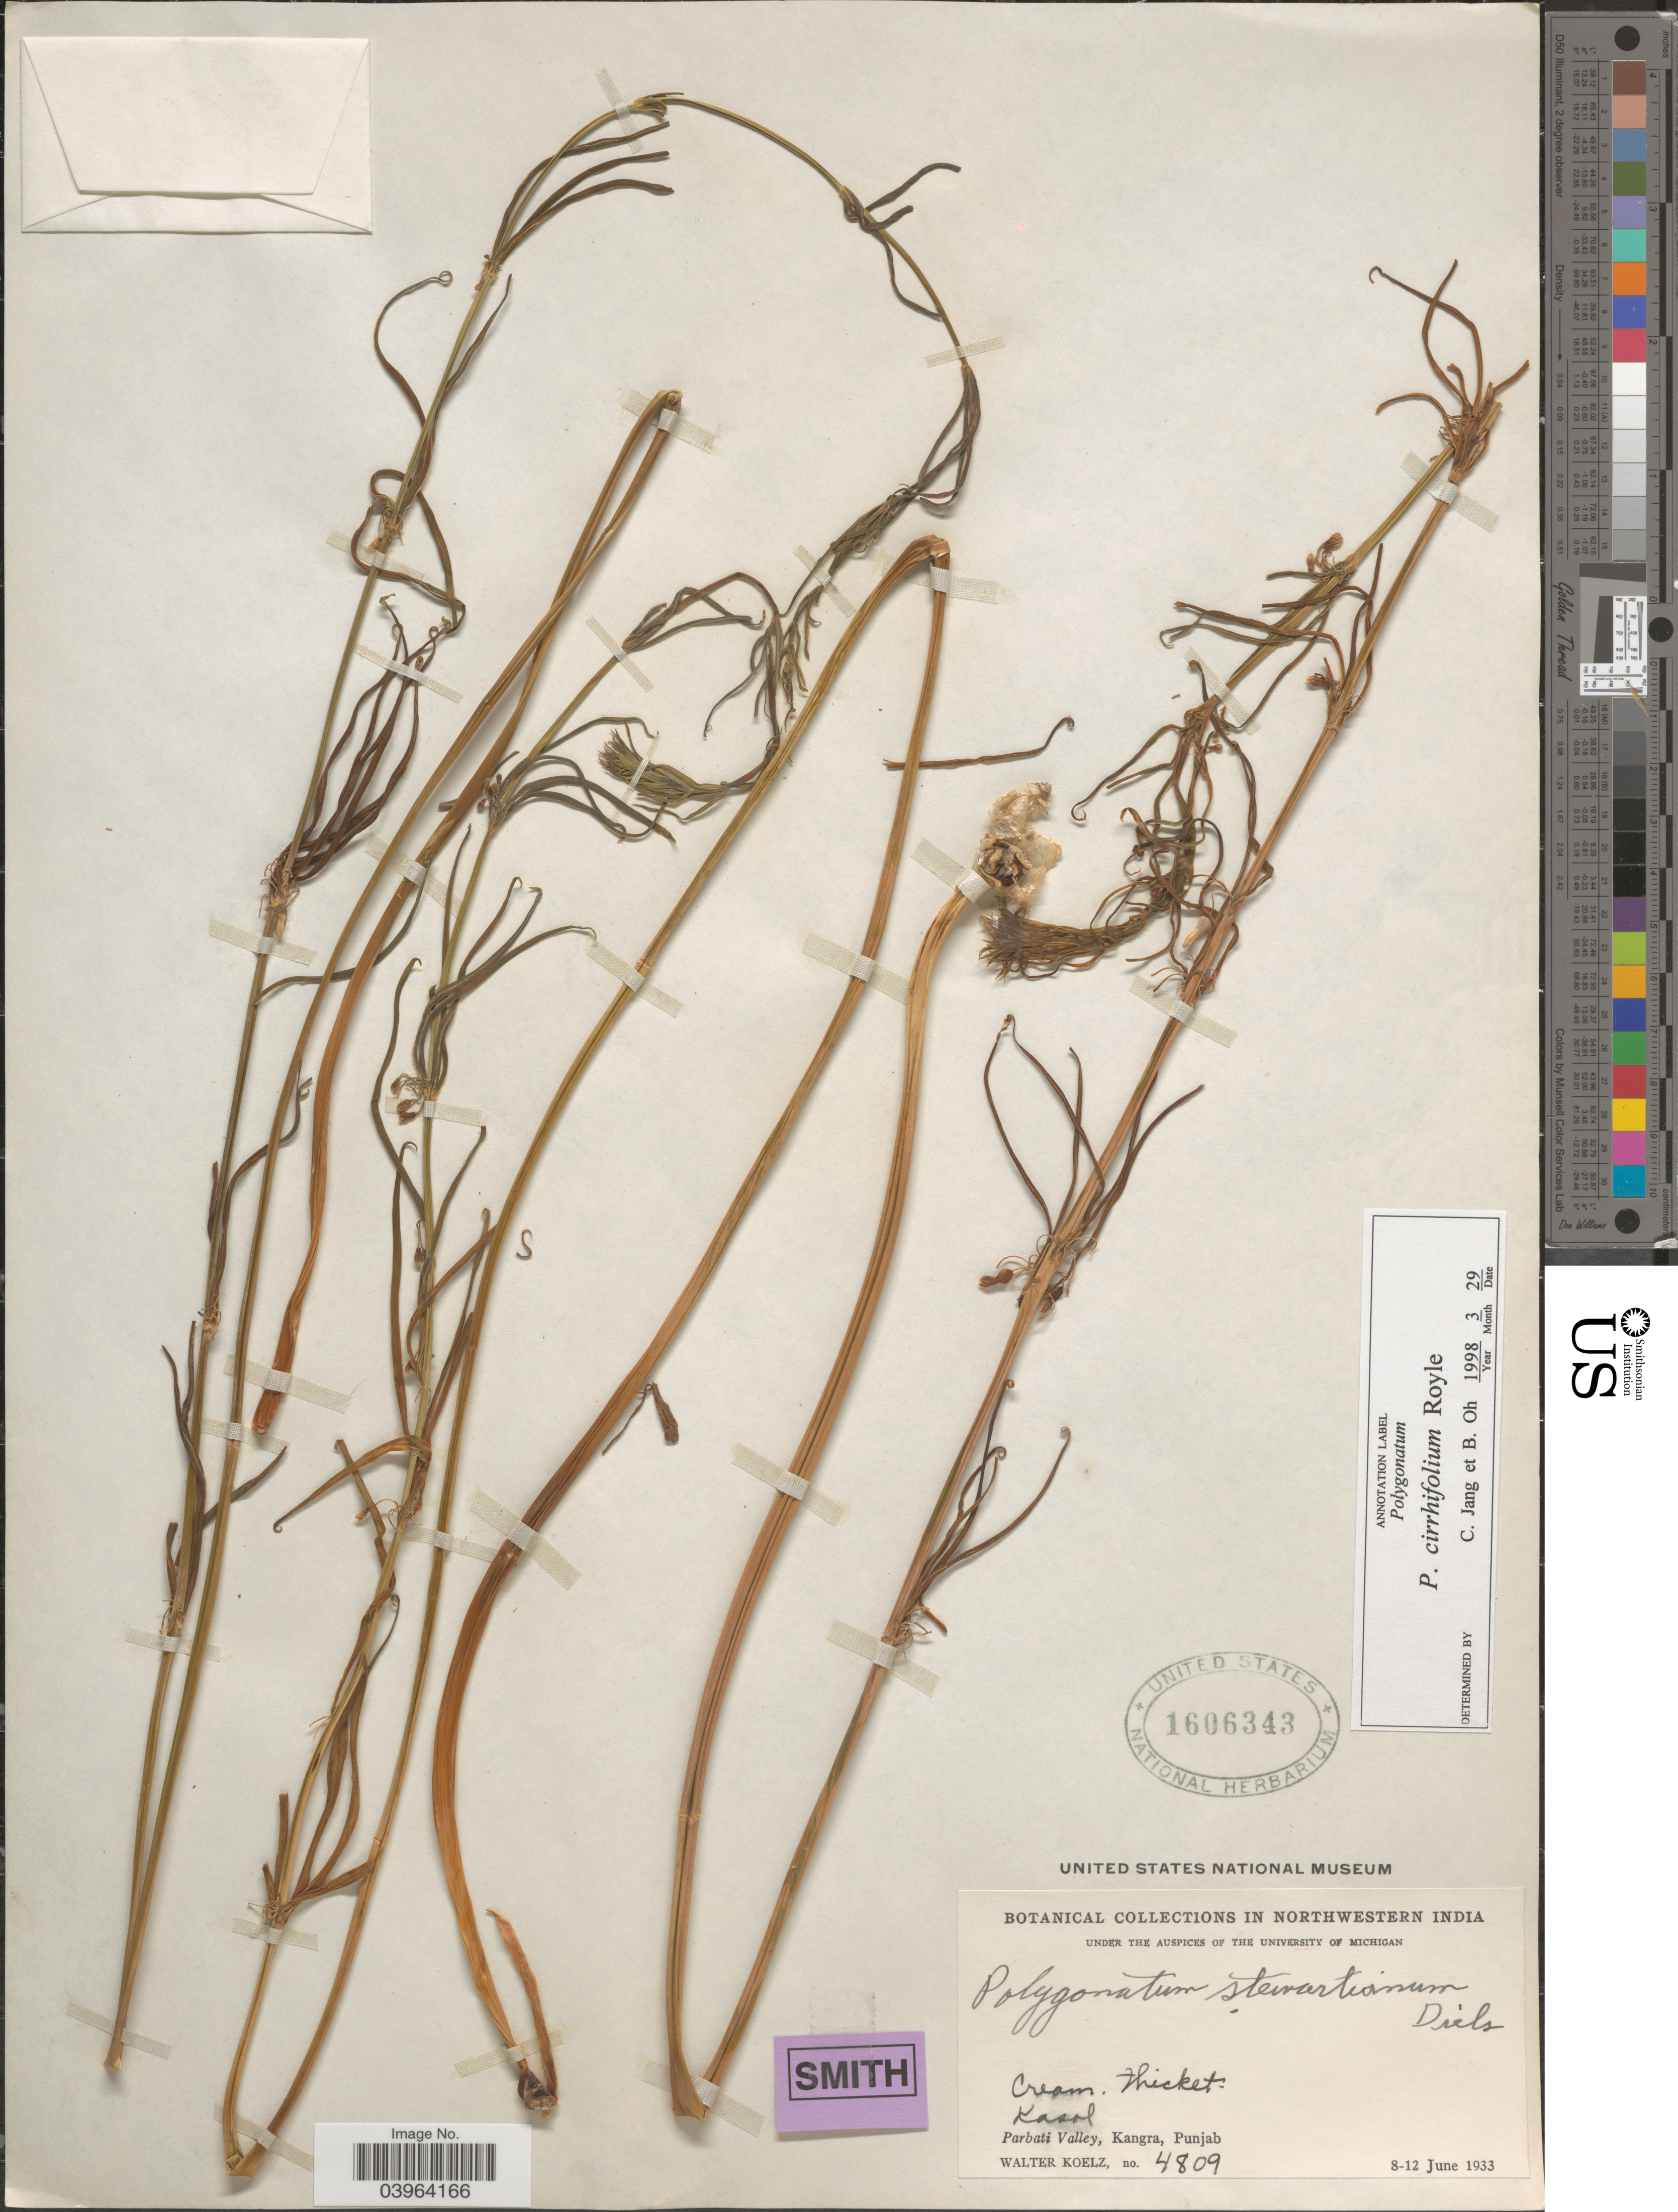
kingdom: Plantae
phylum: Tracheophyta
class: Liliopsida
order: Asparagales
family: Asparagaceae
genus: Polygonatum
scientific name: Polygonatum cirrhifolium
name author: (Wall.) Royle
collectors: W. N. Koelz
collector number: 4809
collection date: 1933-06-08/1933-06-12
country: India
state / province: Punjab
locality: Northwestern India. Kasol. Parbati Valley, Kangra.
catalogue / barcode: US 1606343